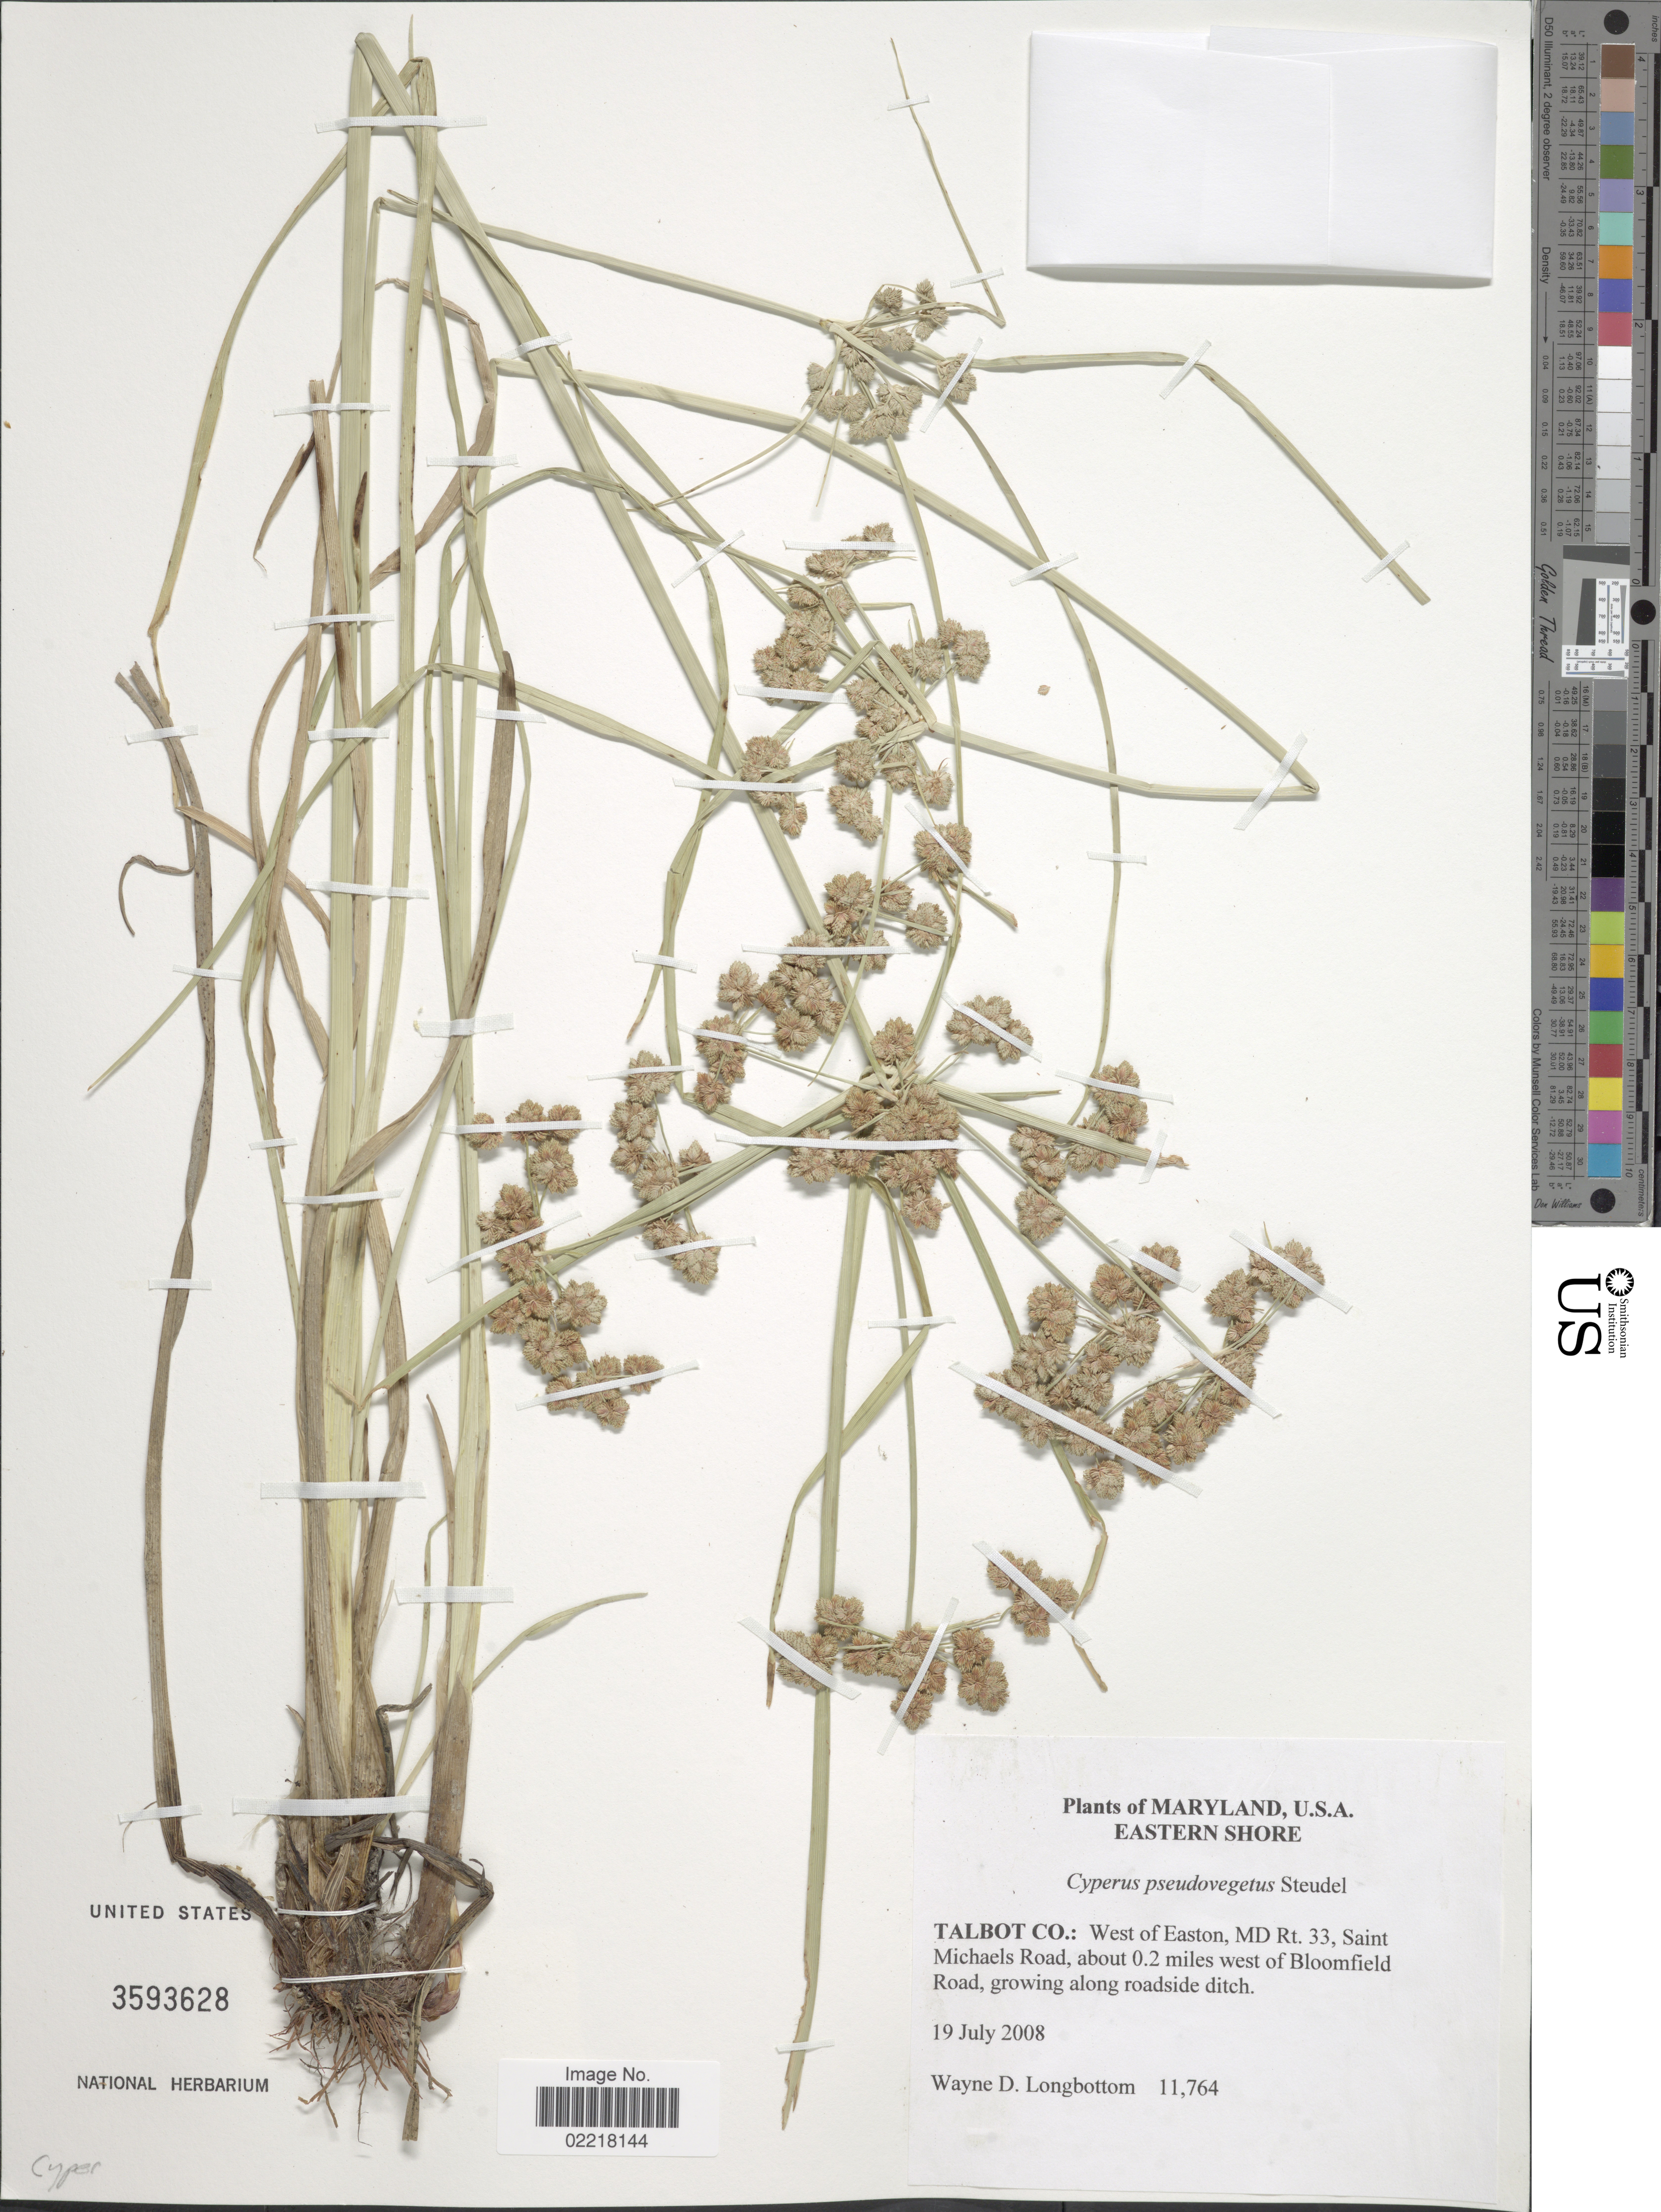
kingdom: Plantae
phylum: Tracheophyta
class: Liliopsida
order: Poales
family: Cyperaceae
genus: Cyperus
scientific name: Cyperus pseudovegetus Steud.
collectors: W. D. Longbottom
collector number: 11764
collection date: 2008-07-19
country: United States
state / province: Maryland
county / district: Talbot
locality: Eastern Shore. Talbot Co.: West of Easton, MD Rt. 33, Saint Michaels Road, about 0.2 miles west of Bloomfield Road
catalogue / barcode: US 3593628